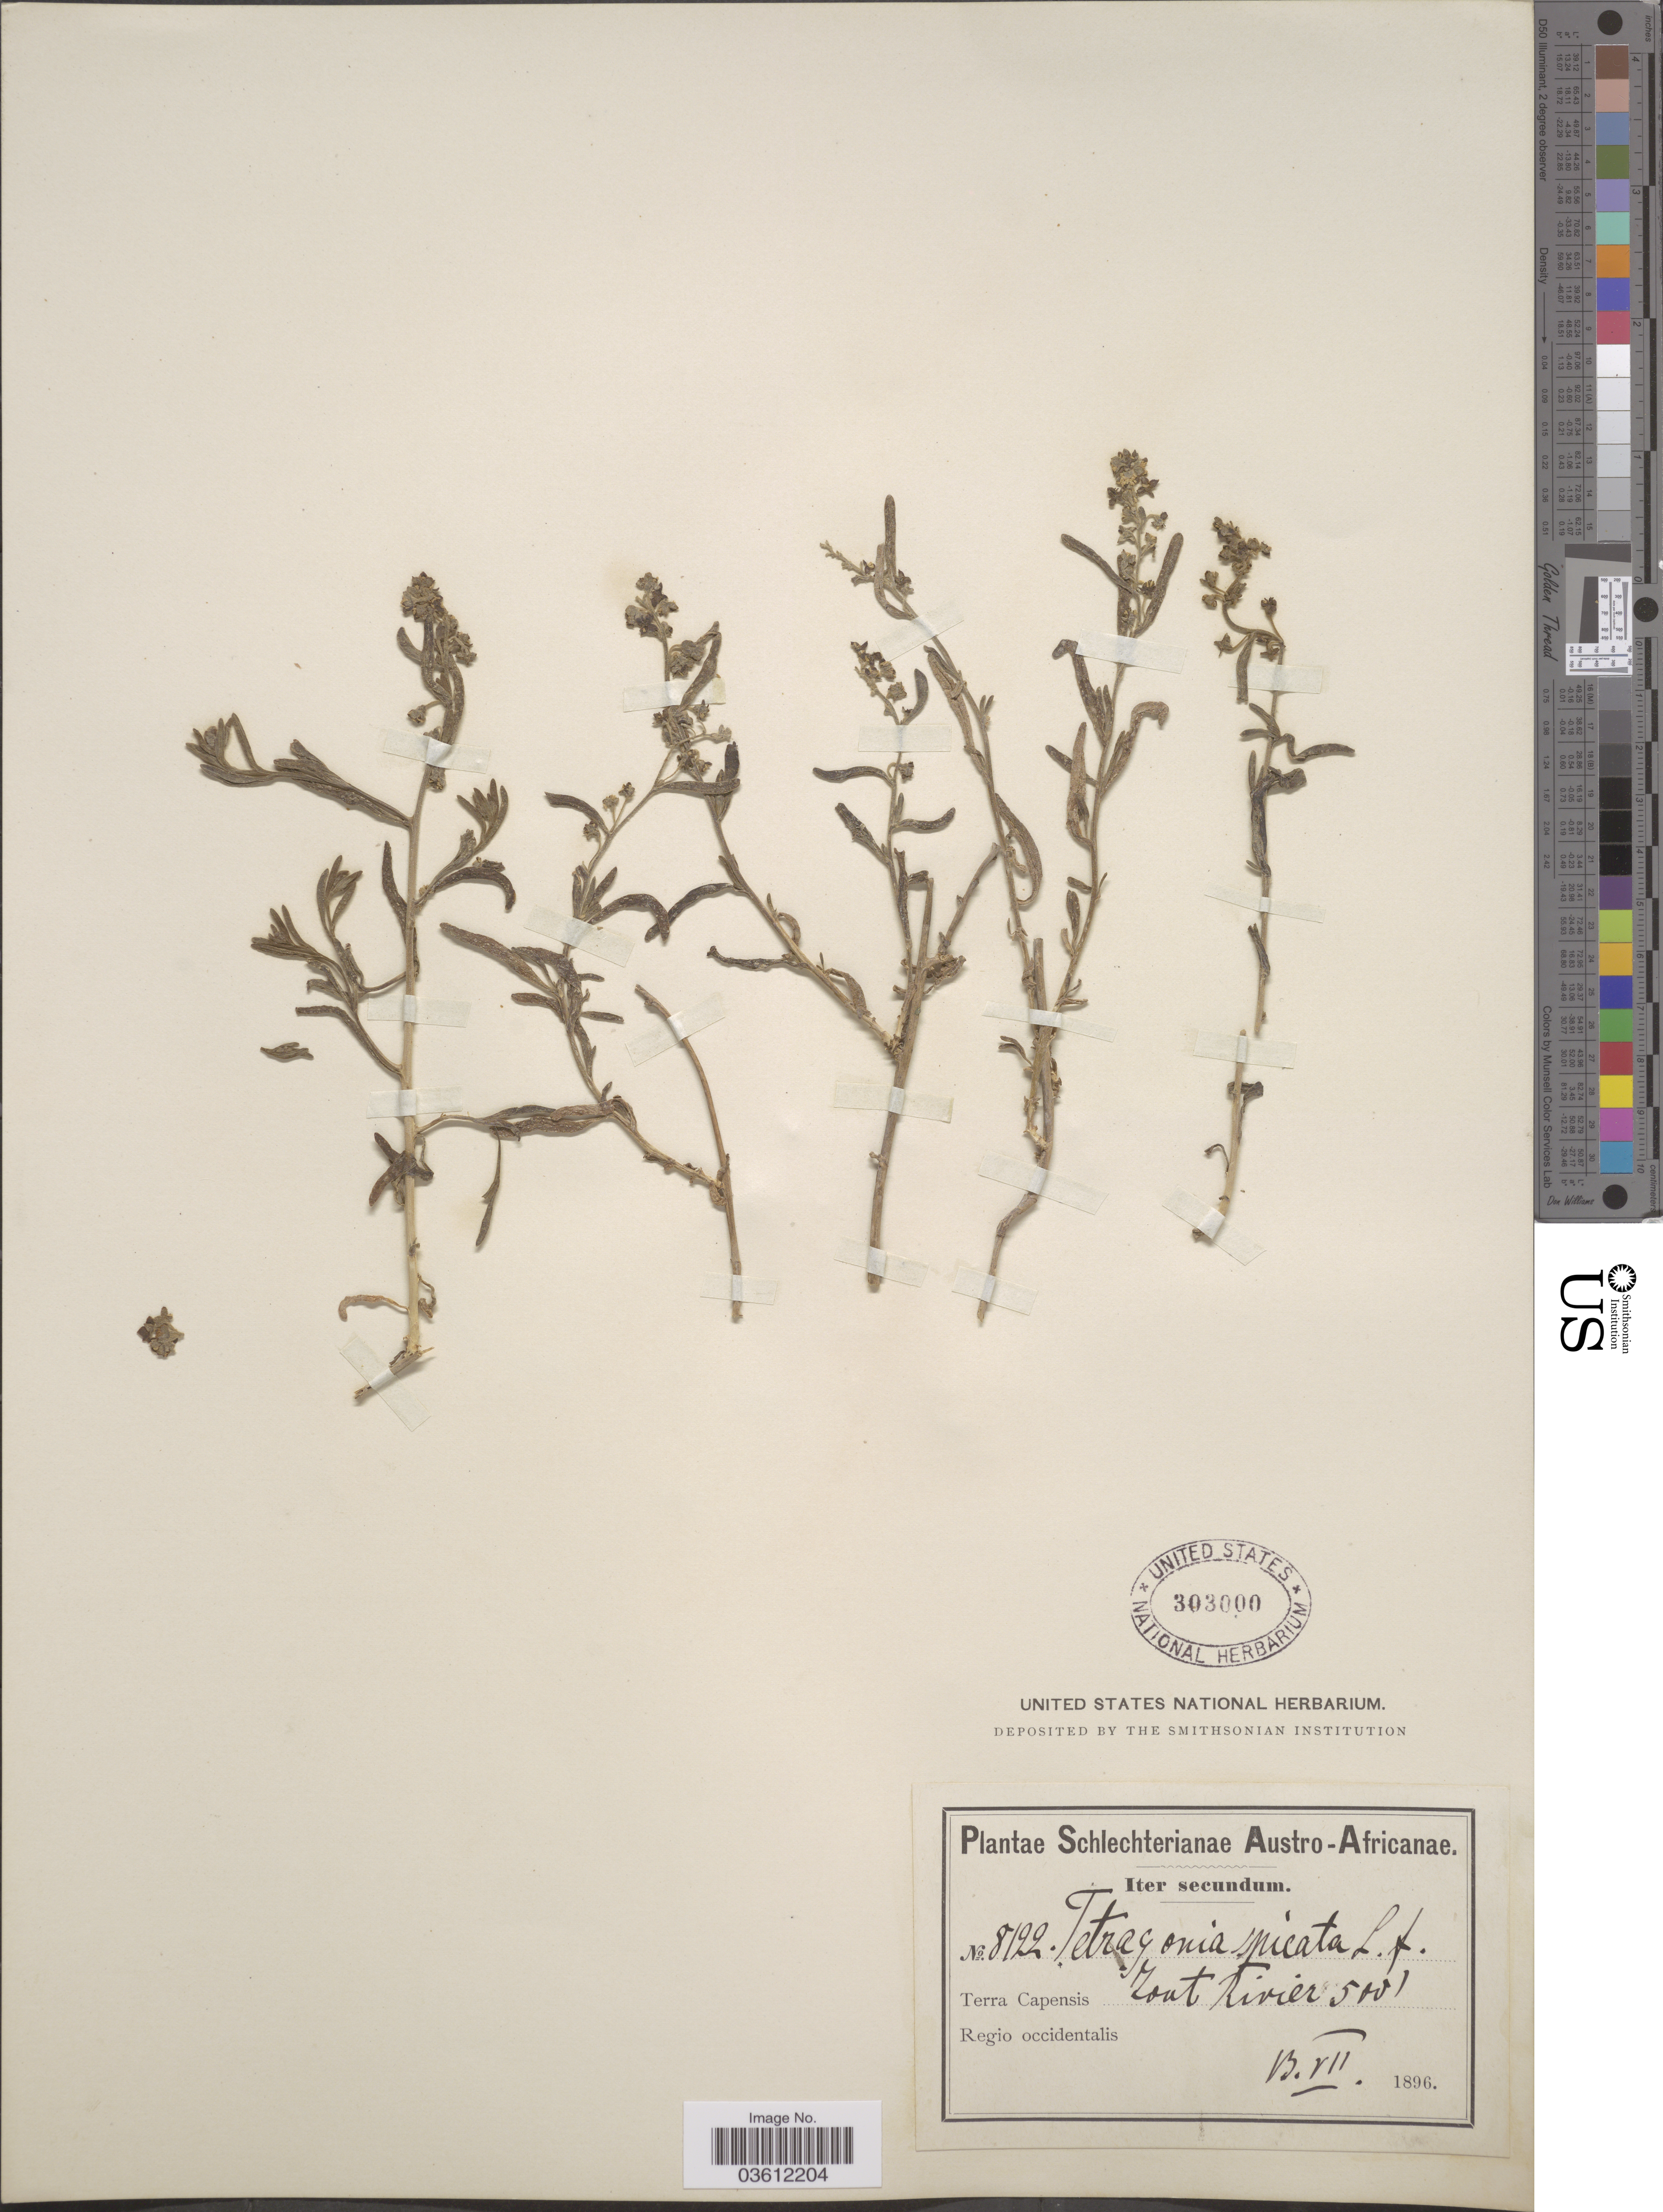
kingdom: Plantae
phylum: Tracheophyta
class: Magnoliopsida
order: Caryophyllales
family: Aizoaceae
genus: Tetragonia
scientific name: Tetragonia spicata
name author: L.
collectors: Schlechter, --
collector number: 8122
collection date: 1896-07-13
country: South Africa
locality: Austro-Africanae. Terra Capensis. Regio occidentalis. Zout Rivier.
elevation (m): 152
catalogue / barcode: US 303000